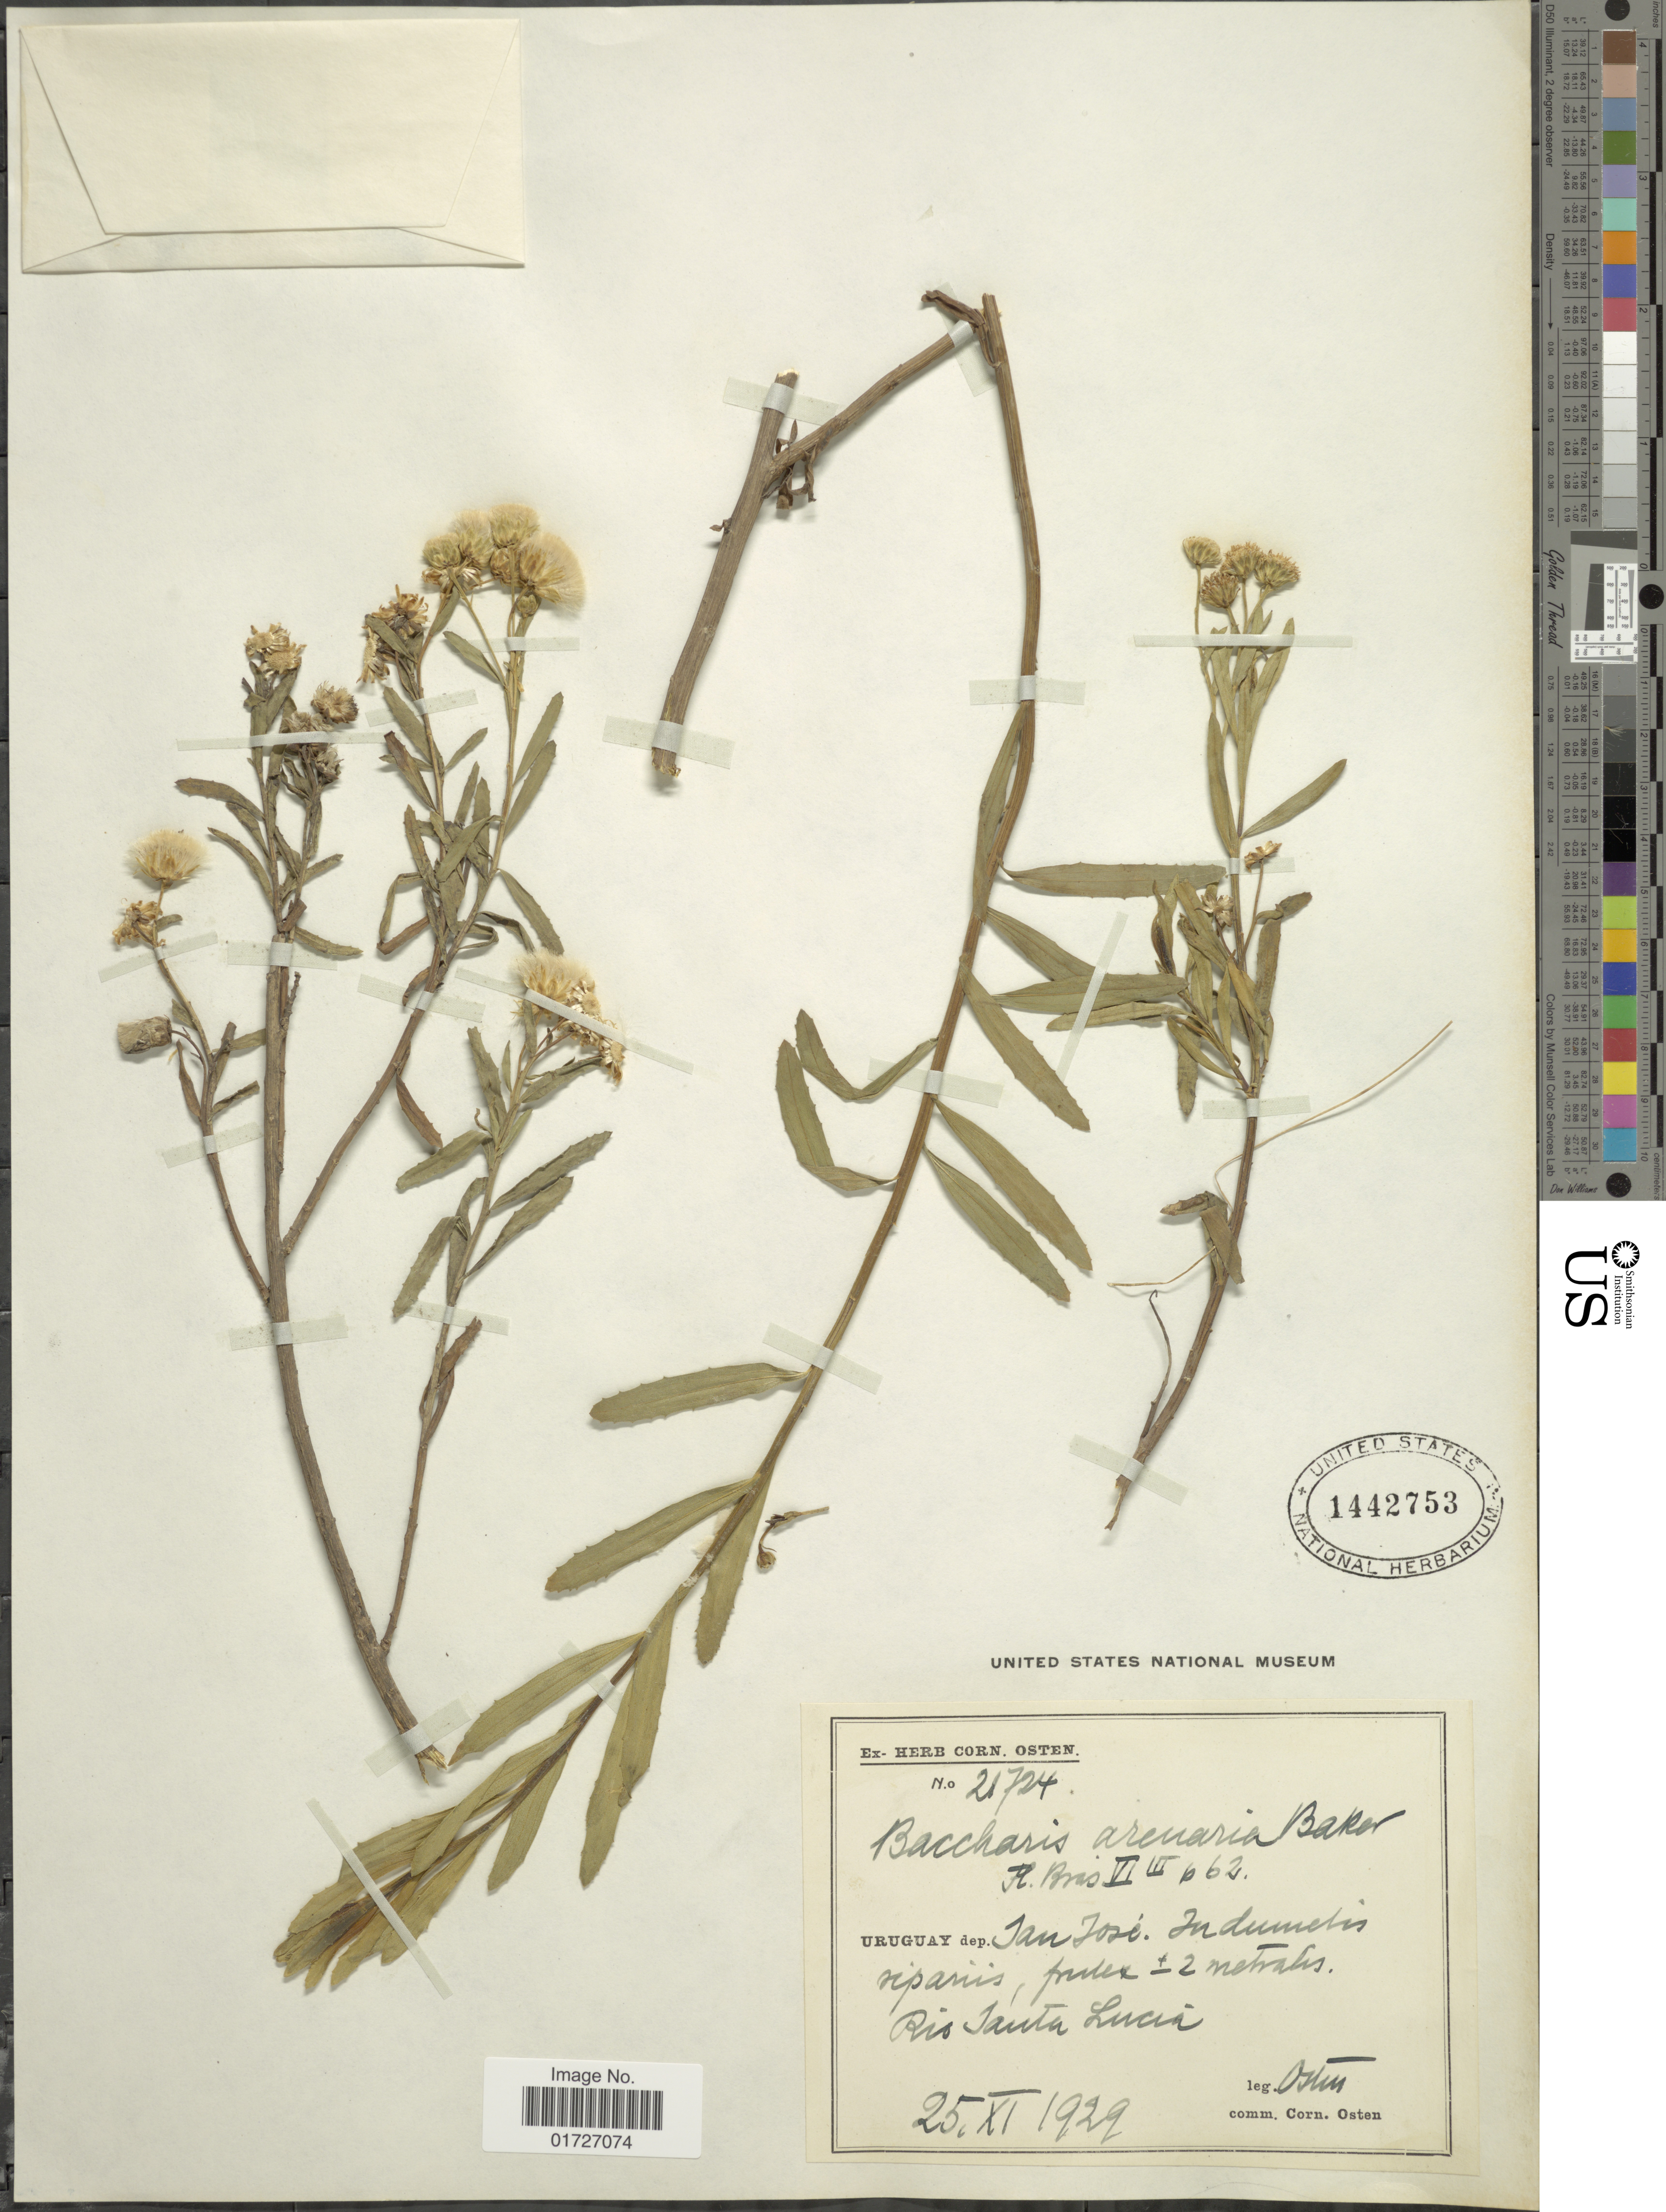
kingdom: Plantae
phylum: Tracheophyta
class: Magnoliopsida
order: Asterales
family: Asteraceae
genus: Baccharis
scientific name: Baccharis arenaria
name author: Baker in Mart.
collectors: C. Osten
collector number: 21724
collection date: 1929-11-25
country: Uruguay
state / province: San Jose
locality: Rio Santa Lucia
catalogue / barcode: US 1442753